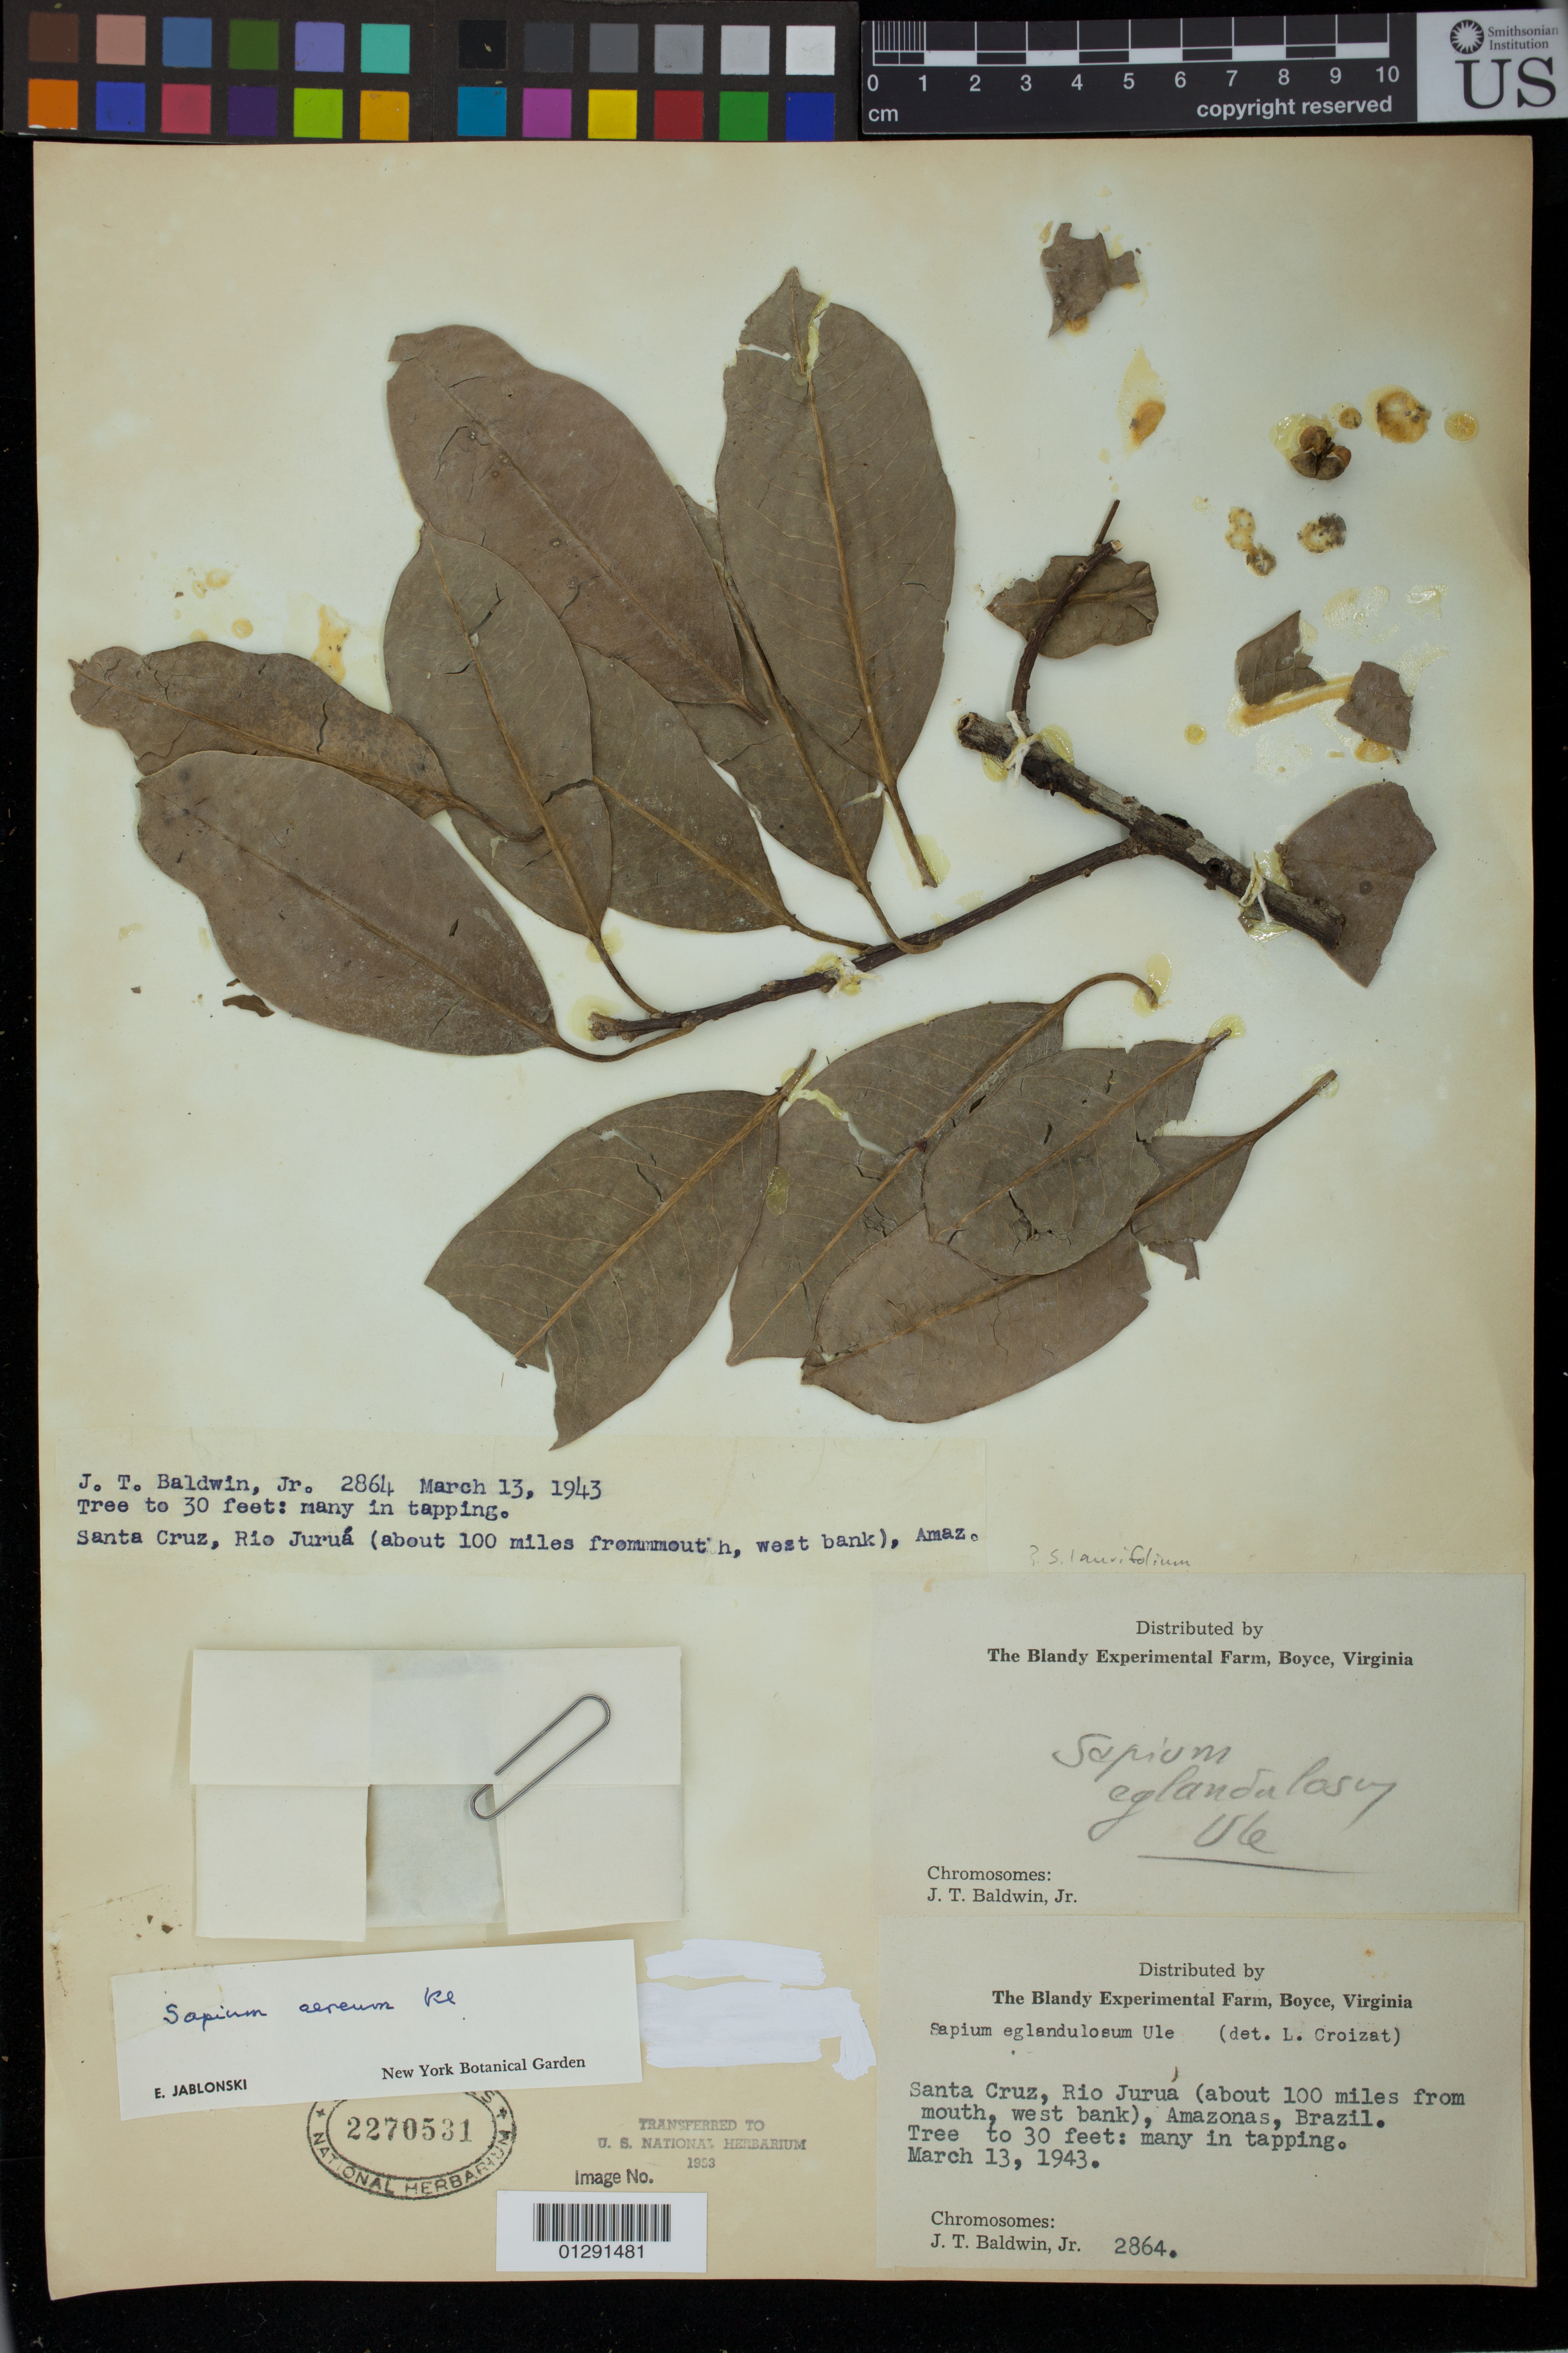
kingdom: Plantae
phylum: Tracheophyta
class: Magnoliopsida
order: Malpighiales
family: Euphorbiaceae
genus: Sapium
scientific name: Sapium lauriflorum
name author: (A. Rich.) Griseb.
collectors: J. T. Baldwin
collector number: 2864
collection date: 1943-03-13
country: Brazil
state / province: Amazonas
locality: Santa Cruz, Rio Jurua (about 100 miles from mouth, west bank).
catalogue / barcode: US 2270531